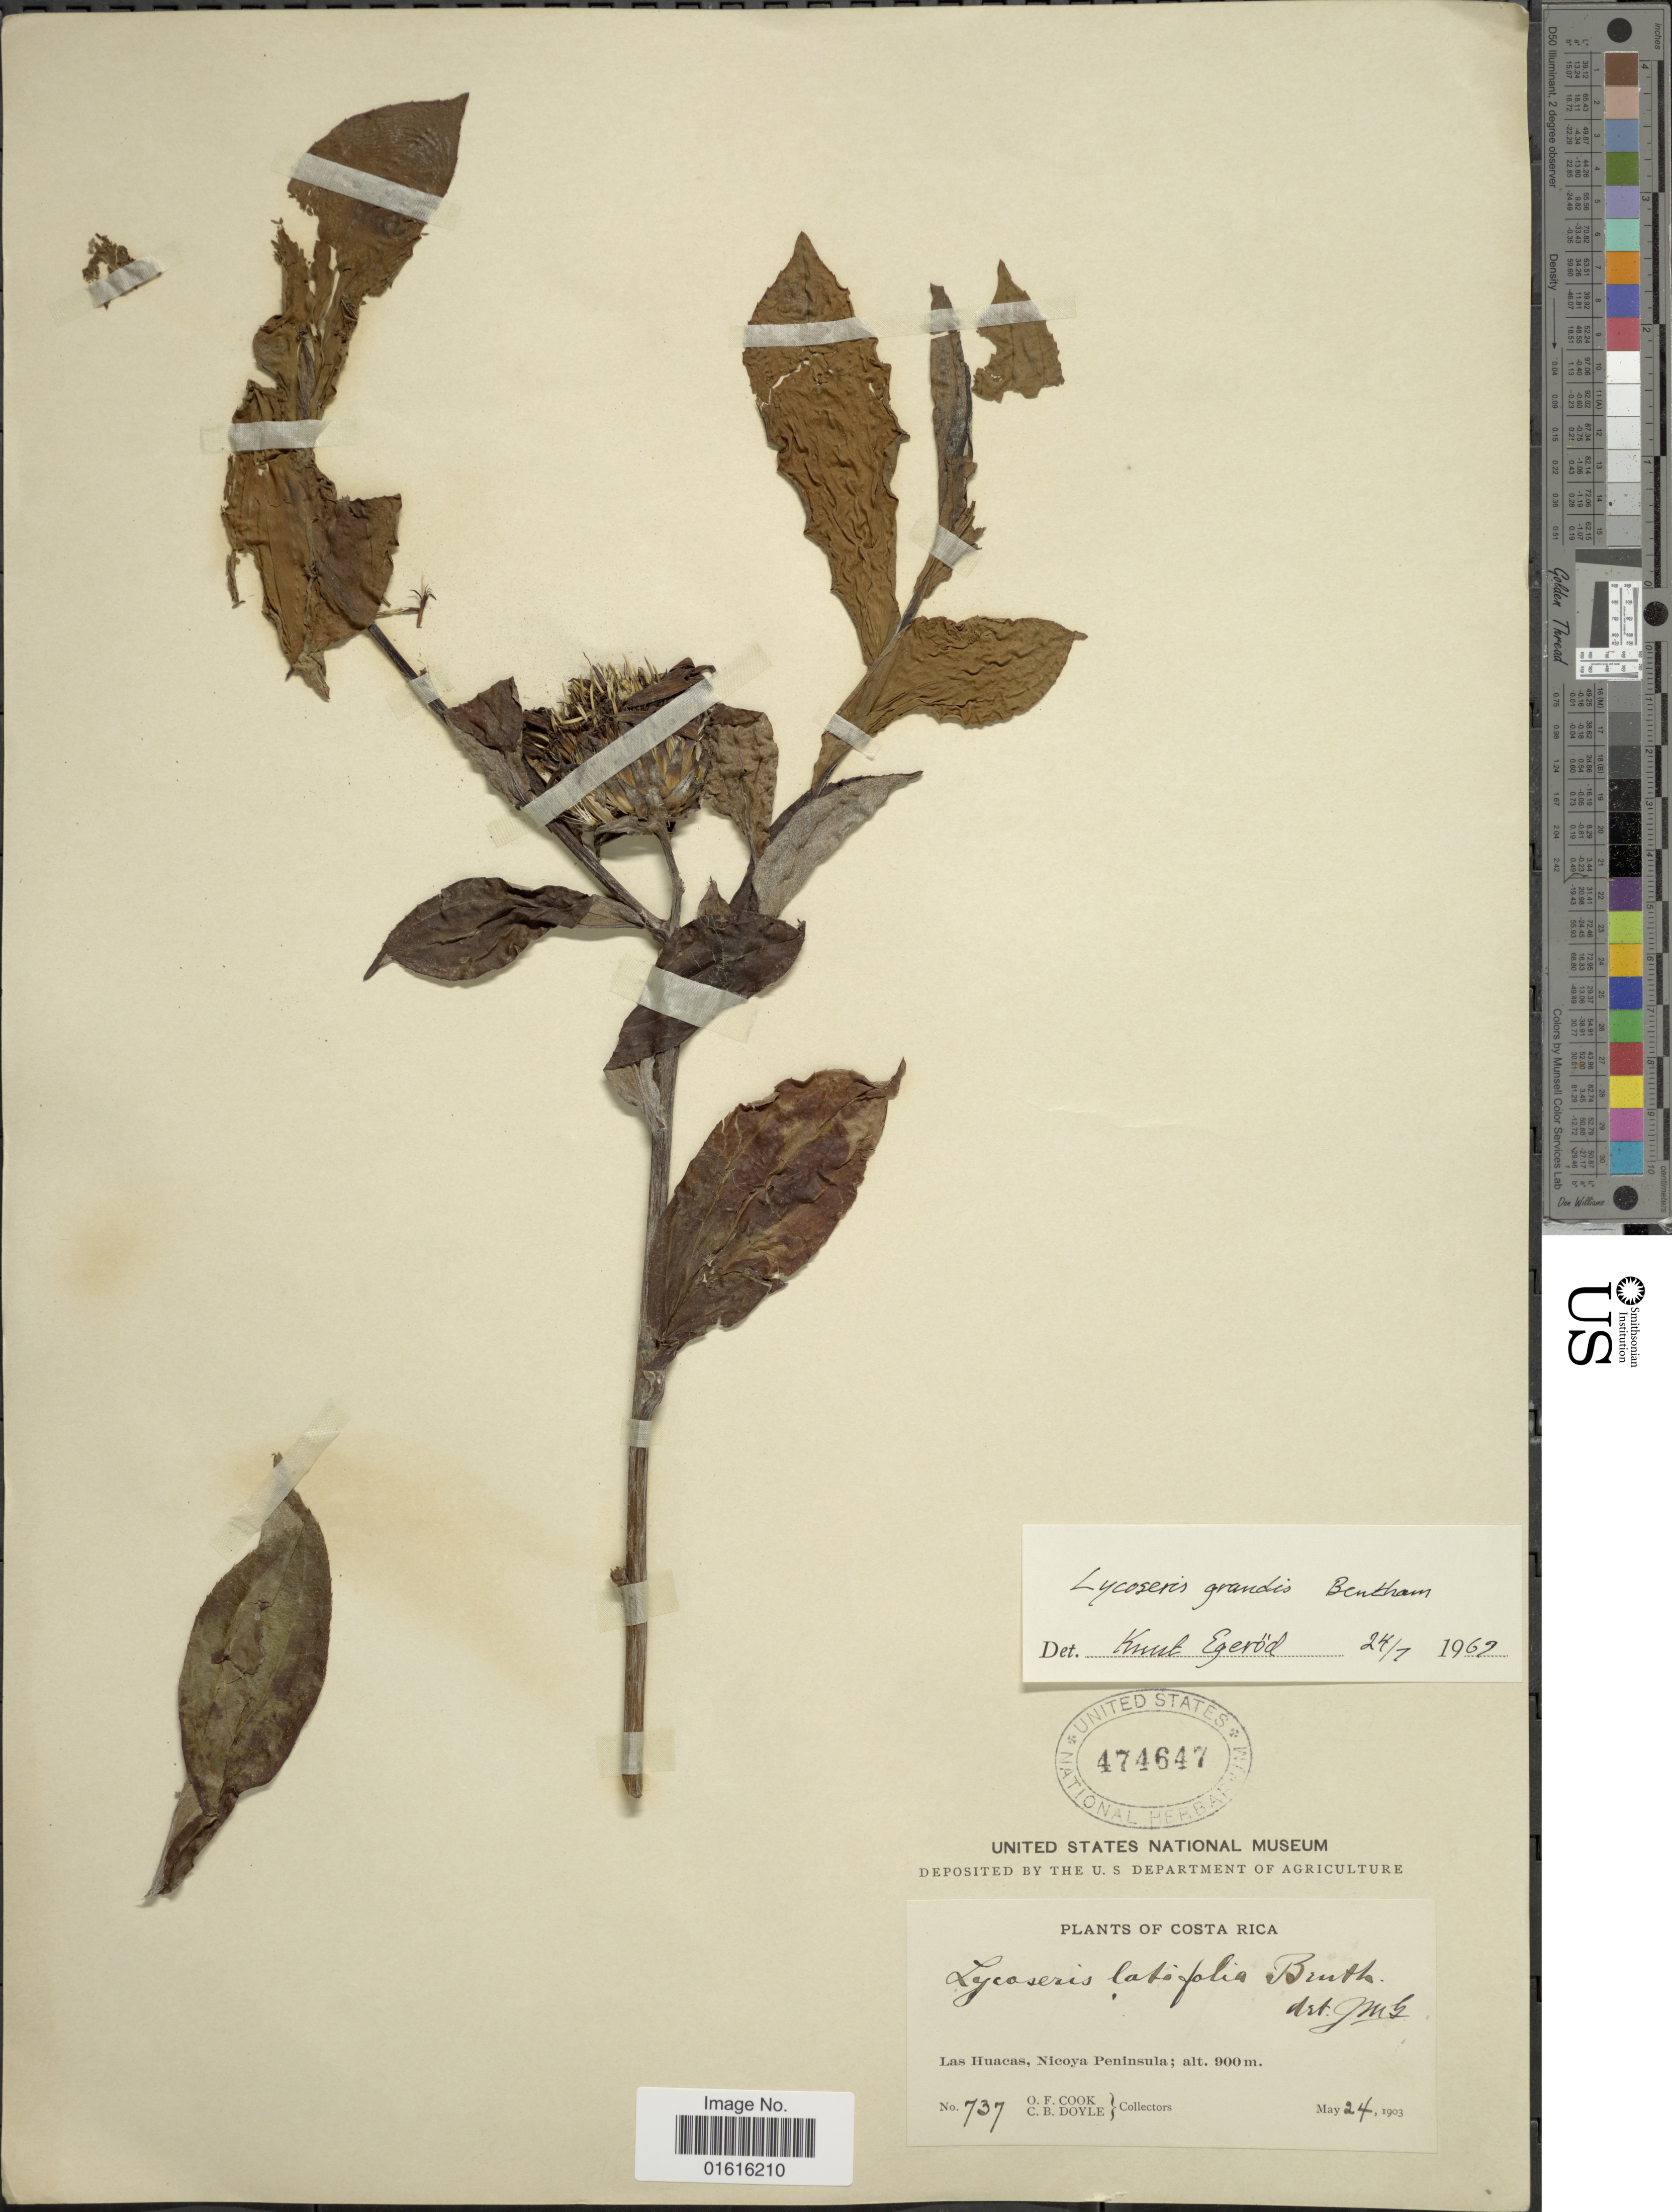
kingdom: Plantae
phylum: Tracheophyta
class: Magnoliopsida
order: Asterales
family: Asteraceae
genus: Lycoseris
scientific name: Lycoseris grandis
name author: Benth. in Oerst.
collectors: O. F. Cook & C. Doyle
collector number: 737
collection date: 1903-05-24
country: Costa Rica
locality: Las Huacas, Nicoya Peninsula.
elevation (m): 900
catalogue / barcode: US 474647